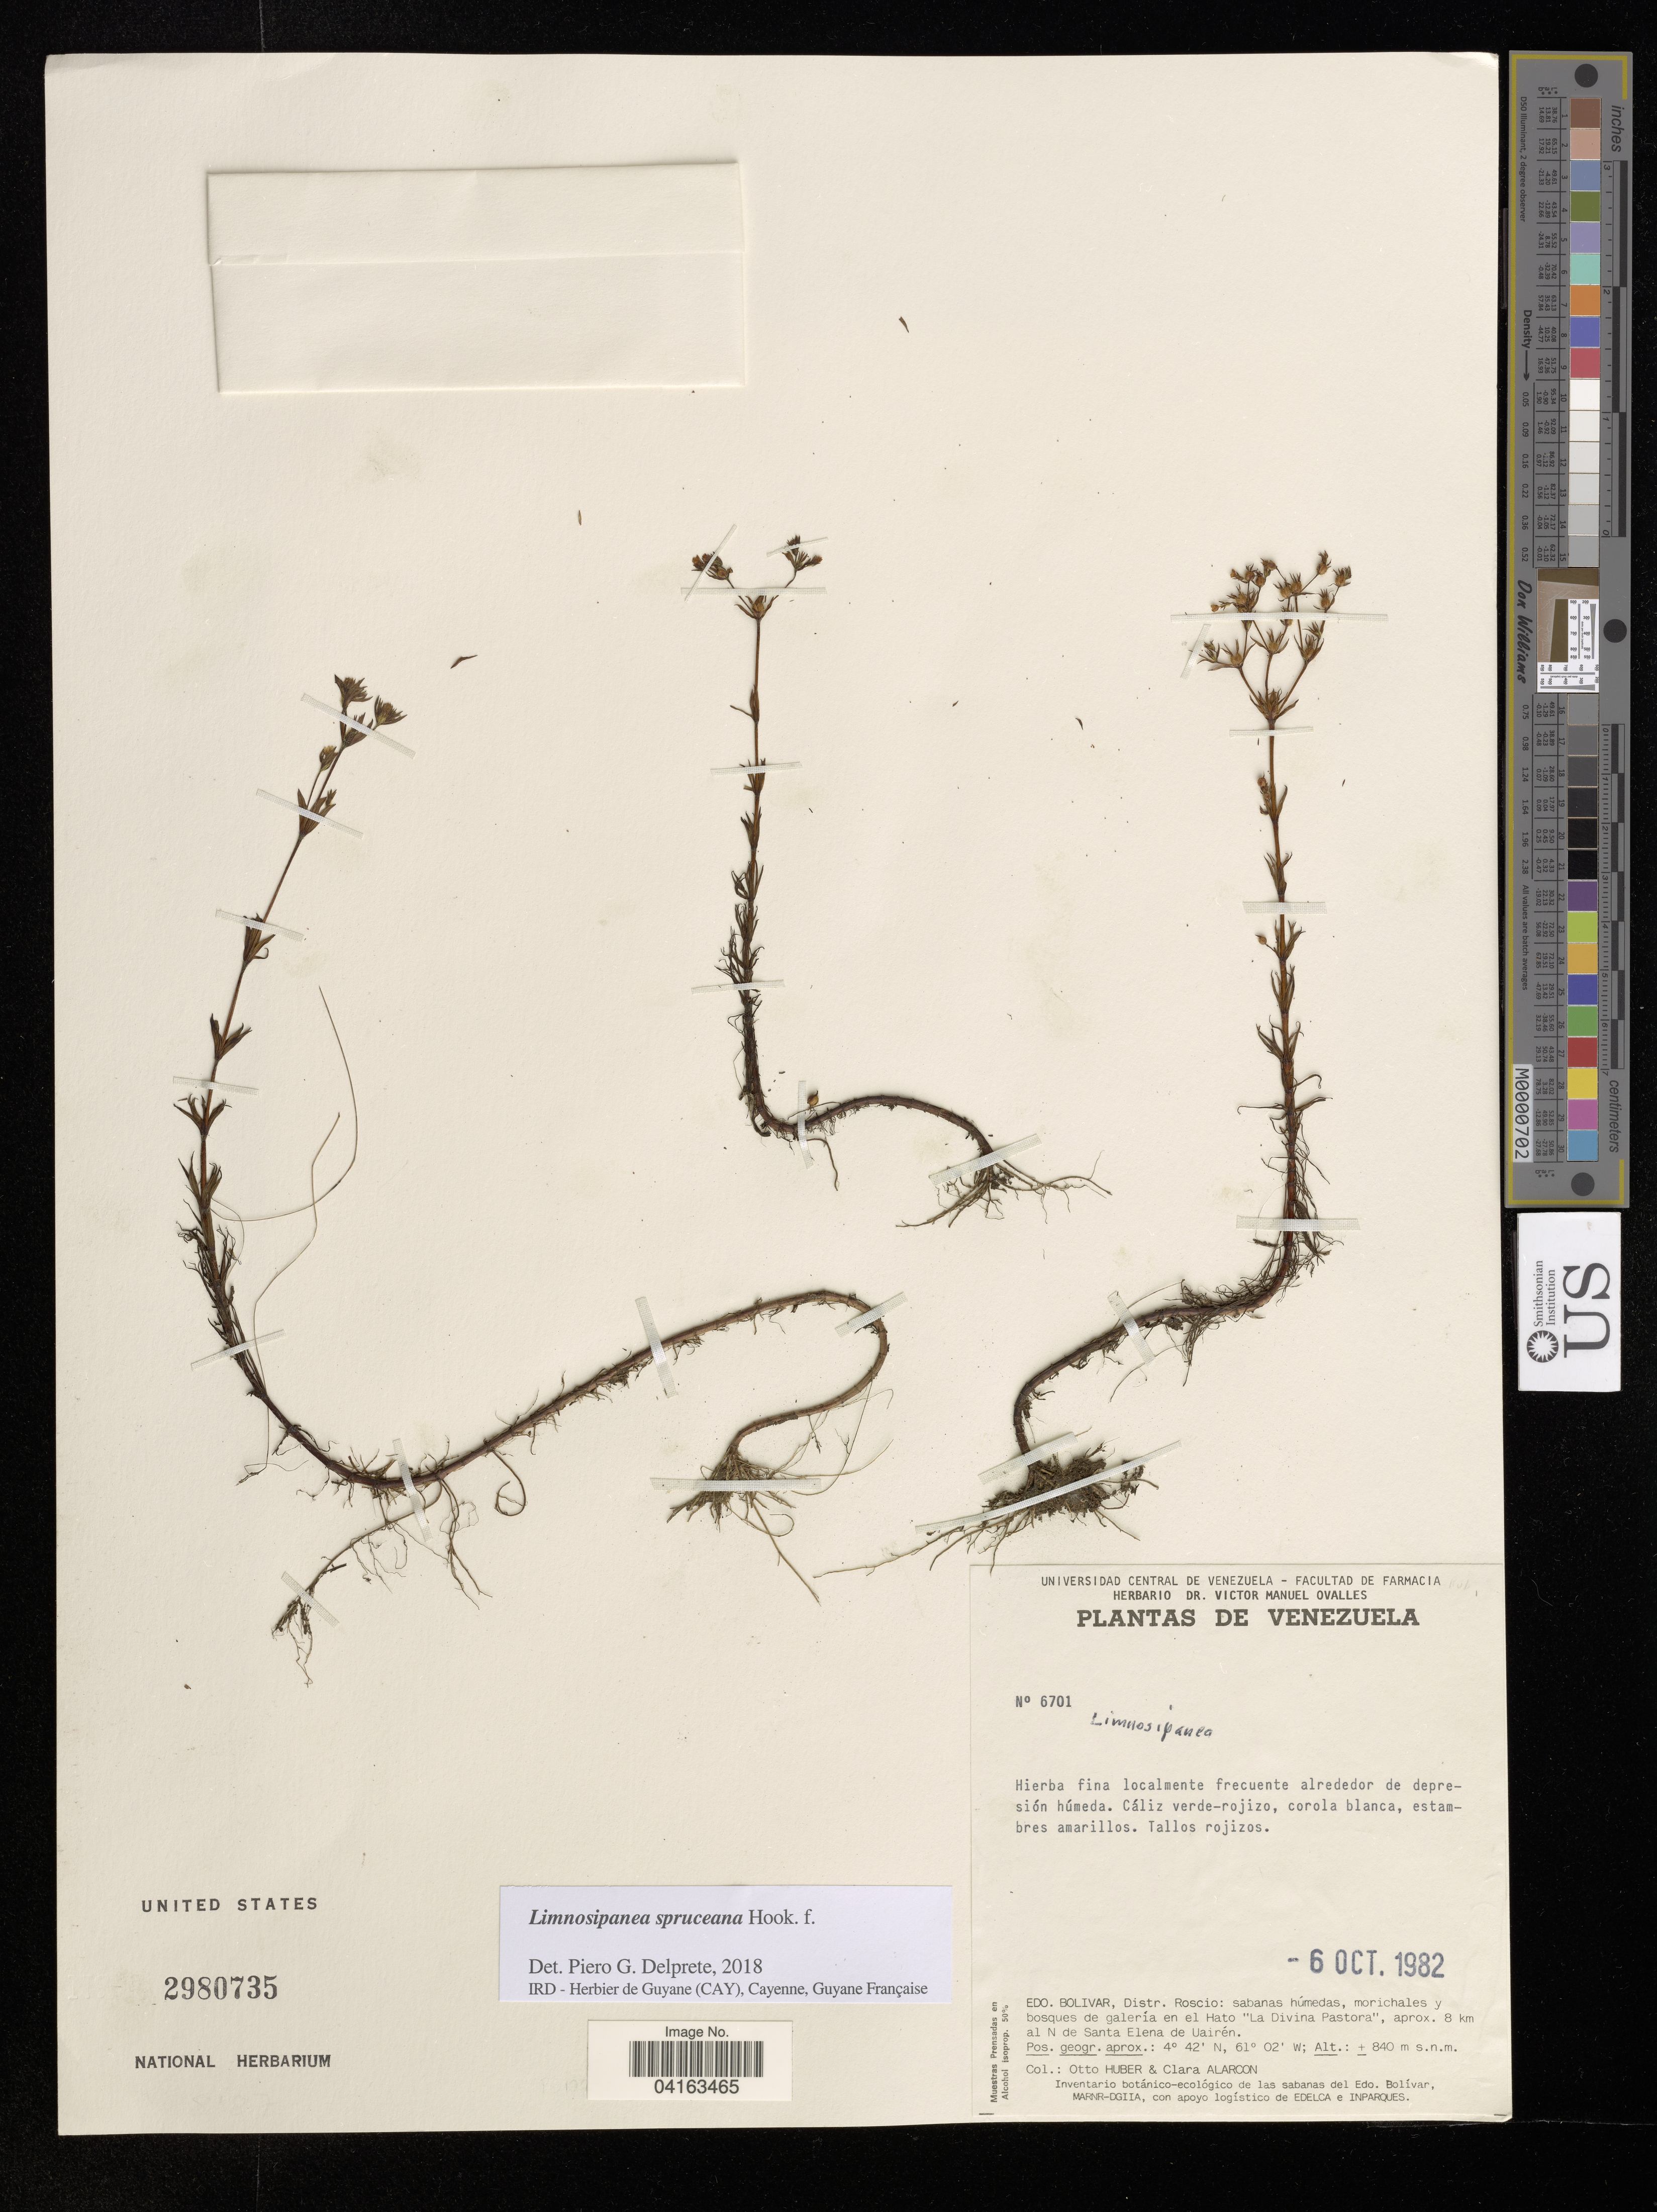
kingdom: Plantae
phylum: Tracheophyta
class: Magnoliopsida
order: Gentianales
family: Rubiaceae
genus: Limnosipanea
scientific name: Limnosipanea spruceana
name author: Hook. f.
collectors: O. Huber & C. Alarcon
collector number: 6701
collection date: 1982-10-06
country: Venezuela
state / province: Bolivar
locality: Edo. Bolivar, Distr. Roscio: sabanas húmedas, morichales y bosques de galería em el Hato "La Divina Pastora", aprox. 8 km al N de Santa Elena de Uairén.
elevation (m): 840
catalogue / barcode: US 2980735